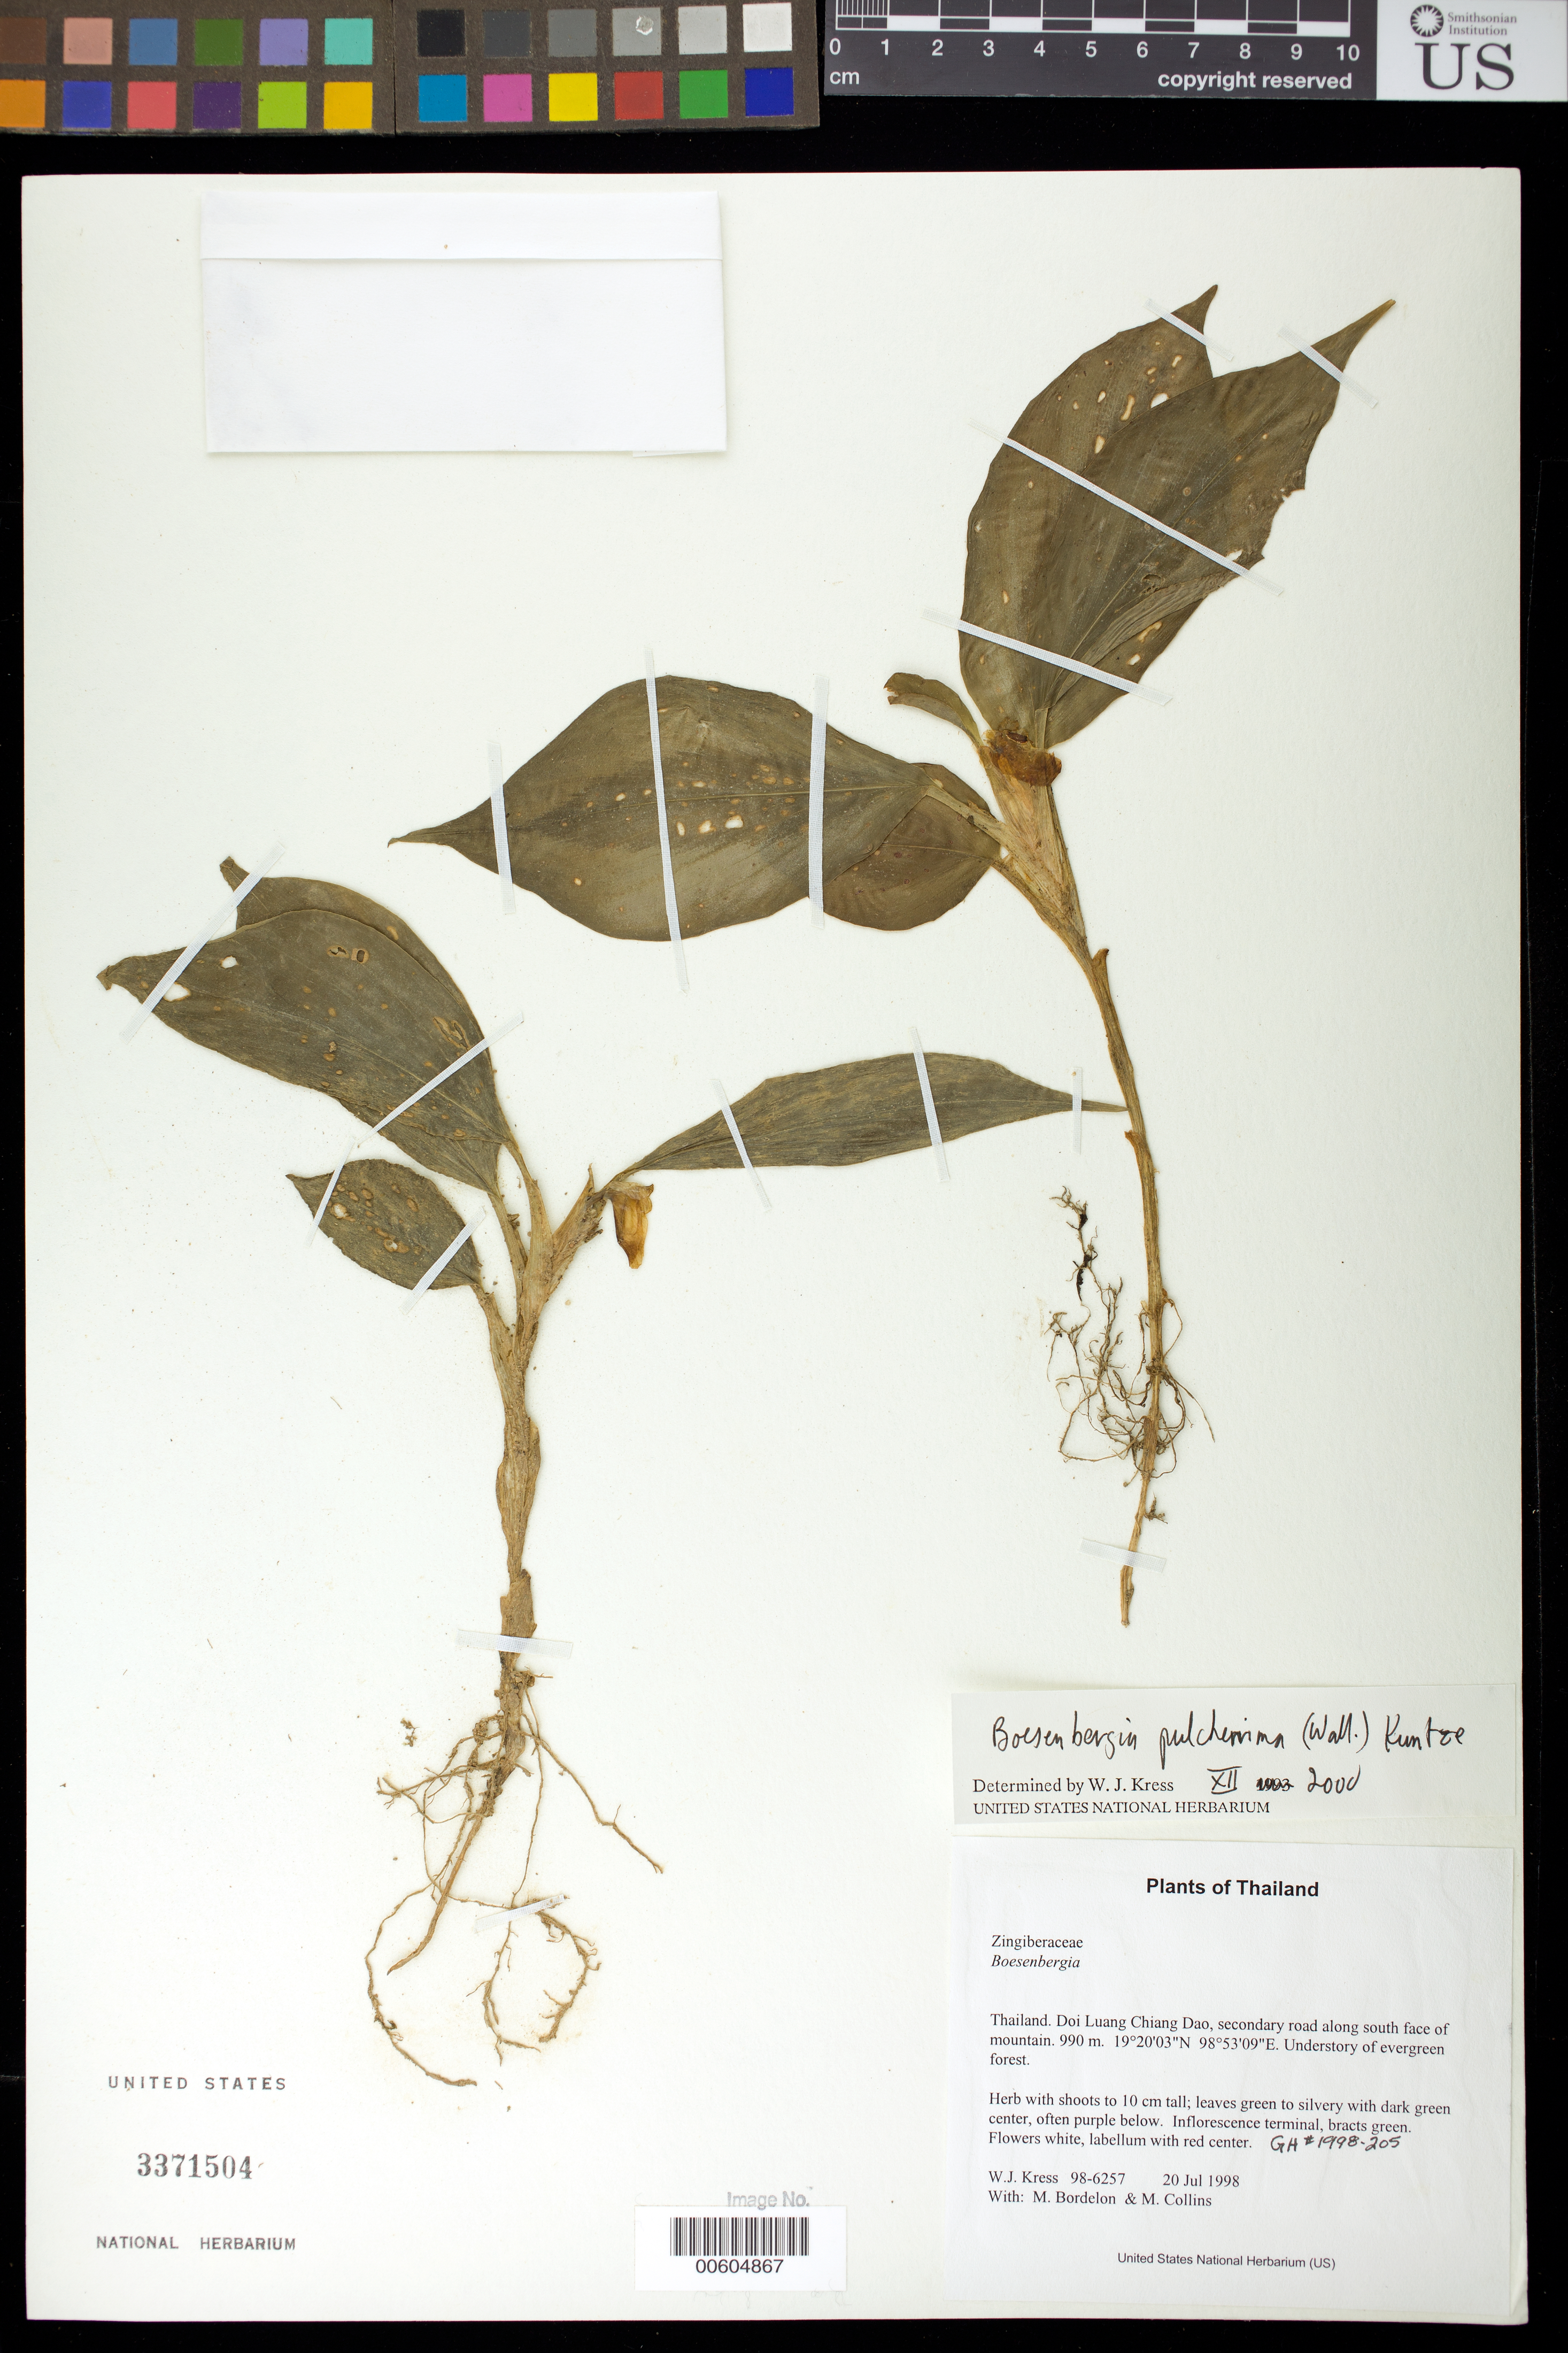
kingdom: Plantae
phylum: Tracheophyta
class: Liliopsida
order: Zingiberales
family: Zingiberaceae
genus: Boesenbergia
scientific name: Boesenbergia pulcherrima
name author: (Wall.) Kuntze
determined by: Kress, W. J., (US), Smithsonian Institution - National Museum of Natural History (UNITED STATES)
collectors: W. J. Kress, M. Bordelon & M. Collins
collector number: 98-6257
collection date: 1998-07-20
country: Thailand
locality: Doi Luang Chiang Dao, secondary road along south face of mountain.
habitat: Understory of evergreen forest.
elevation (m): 990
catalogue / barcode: US 3371504